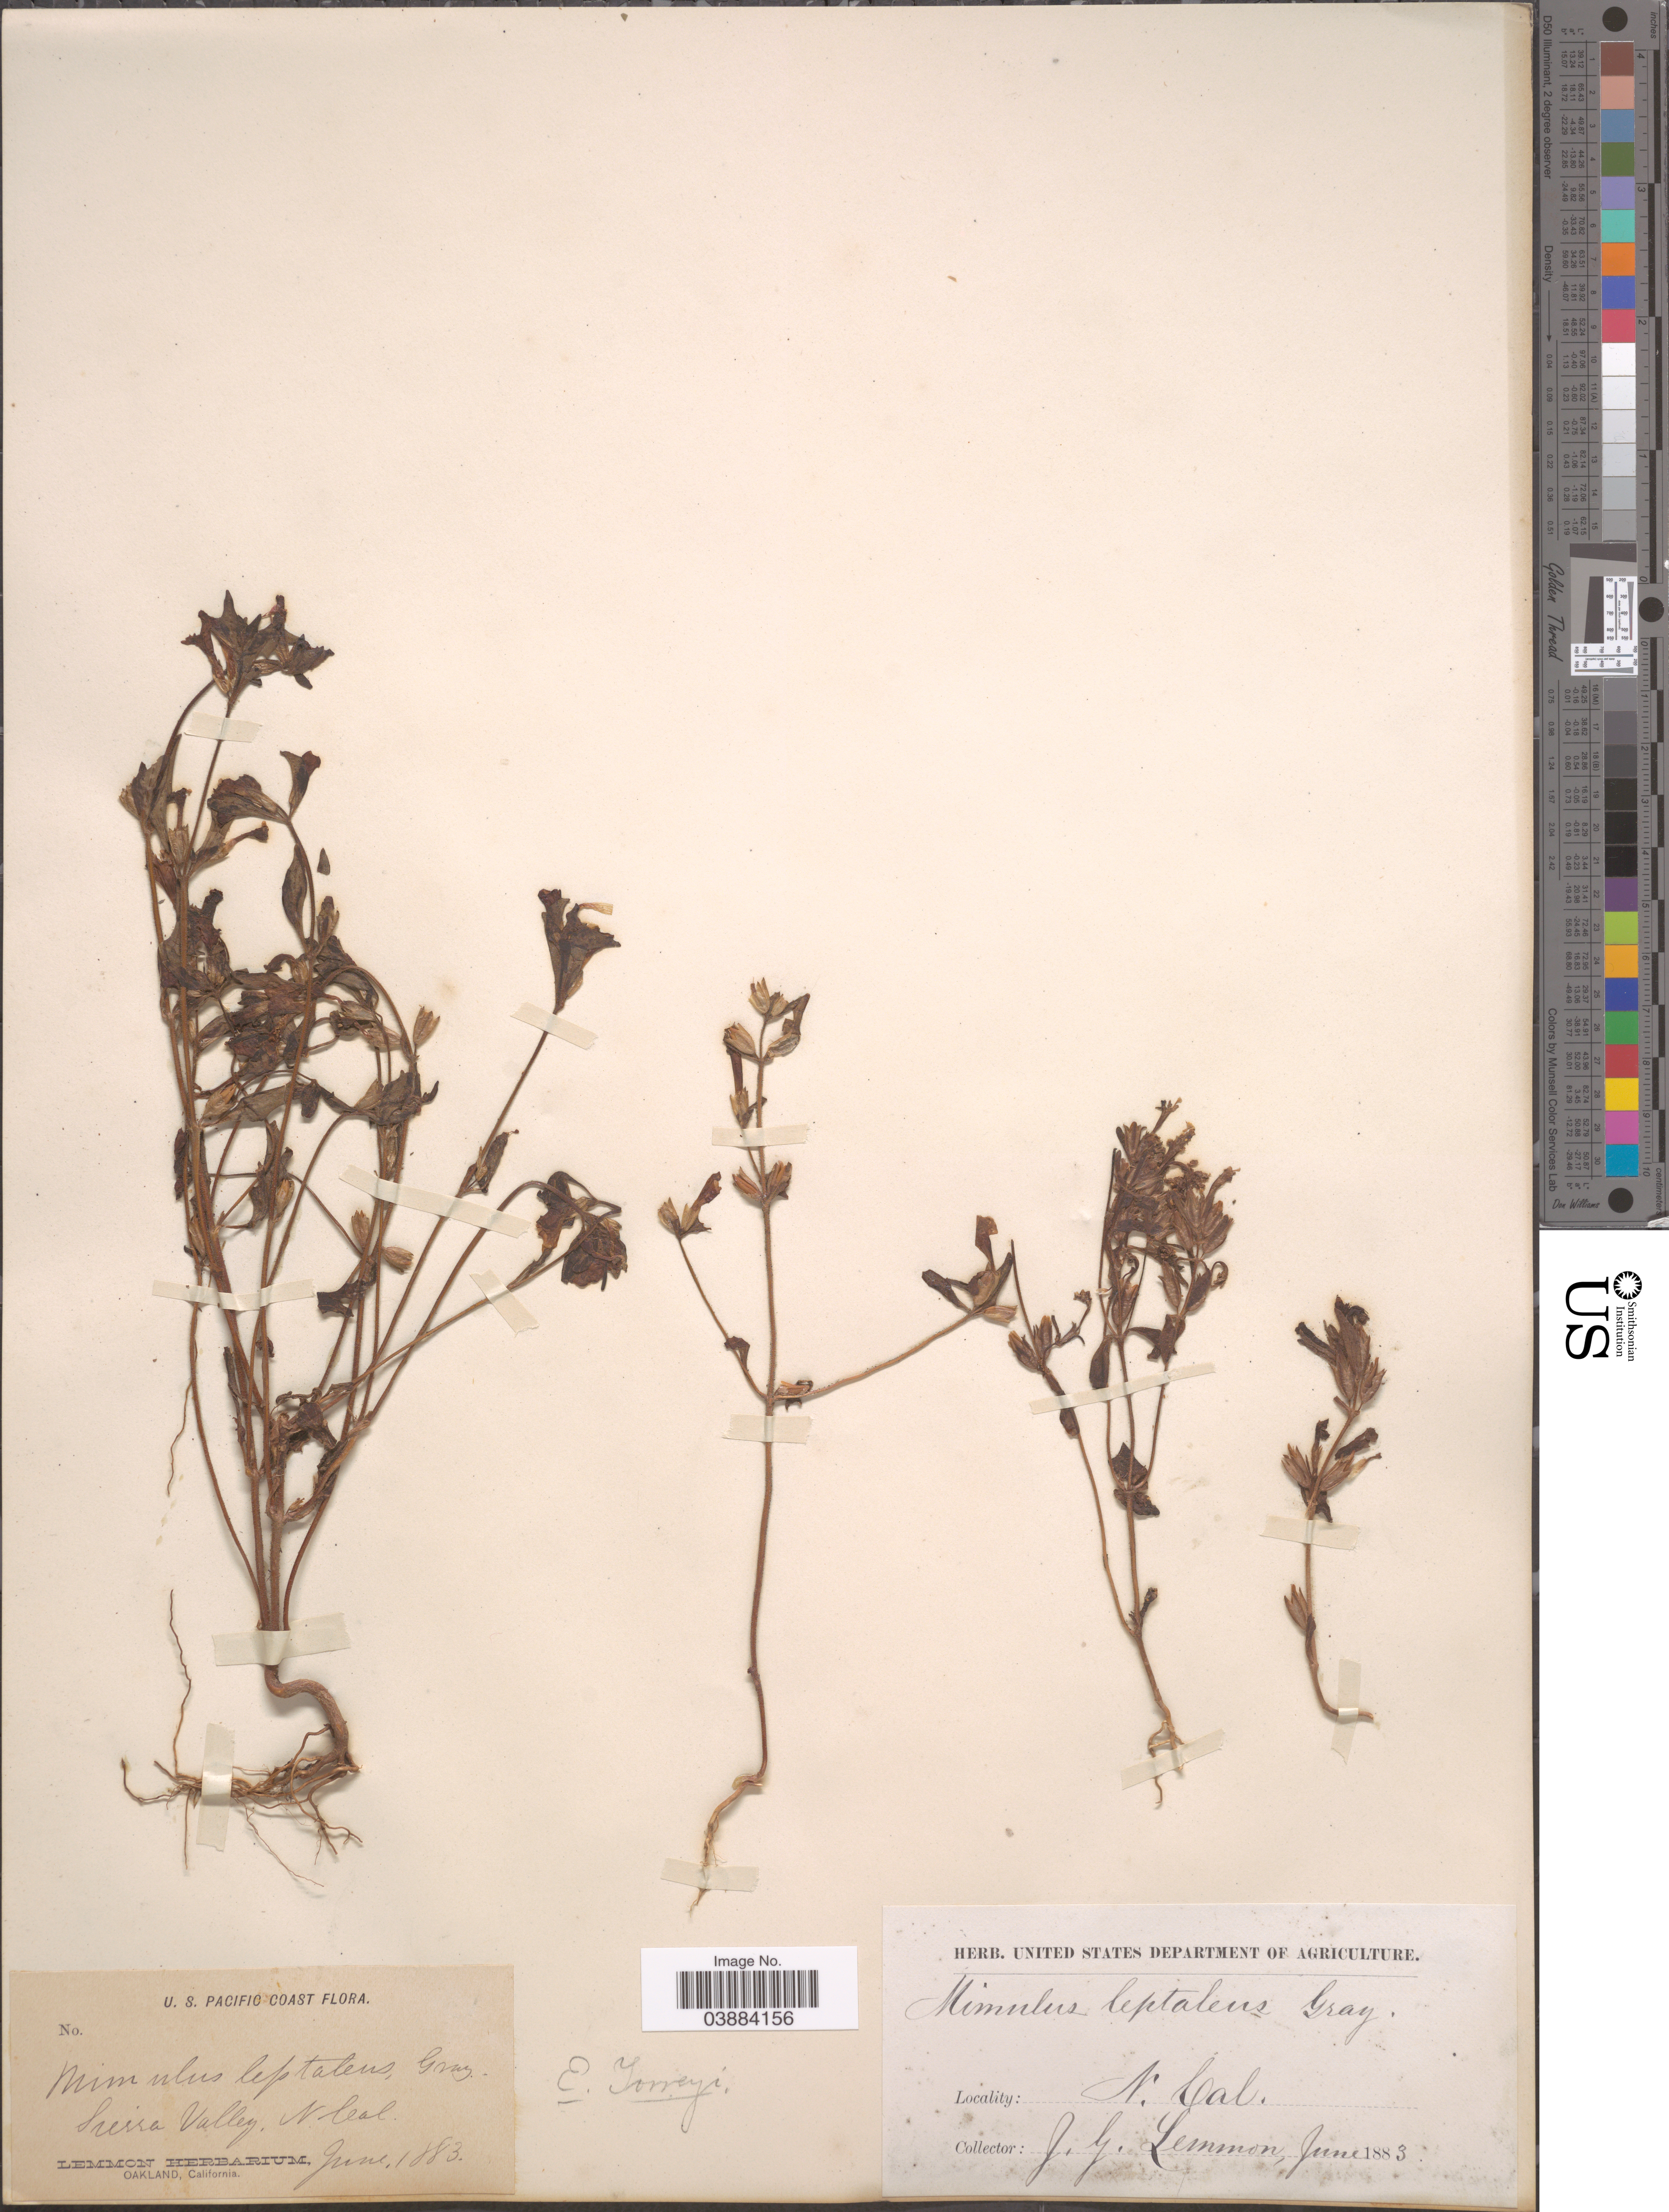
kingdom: Plantae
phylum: Tracheophyta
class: Magnoliopsida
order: Lamiales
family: Phrymaceae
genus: Eunanus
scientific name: Eunanus torreyi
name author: (A. Gray) Greene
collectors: J. Lemmon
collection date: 1883-06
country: United States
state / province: California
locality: U.S. Pacific Coast. Sierra Valley, N. Cal.